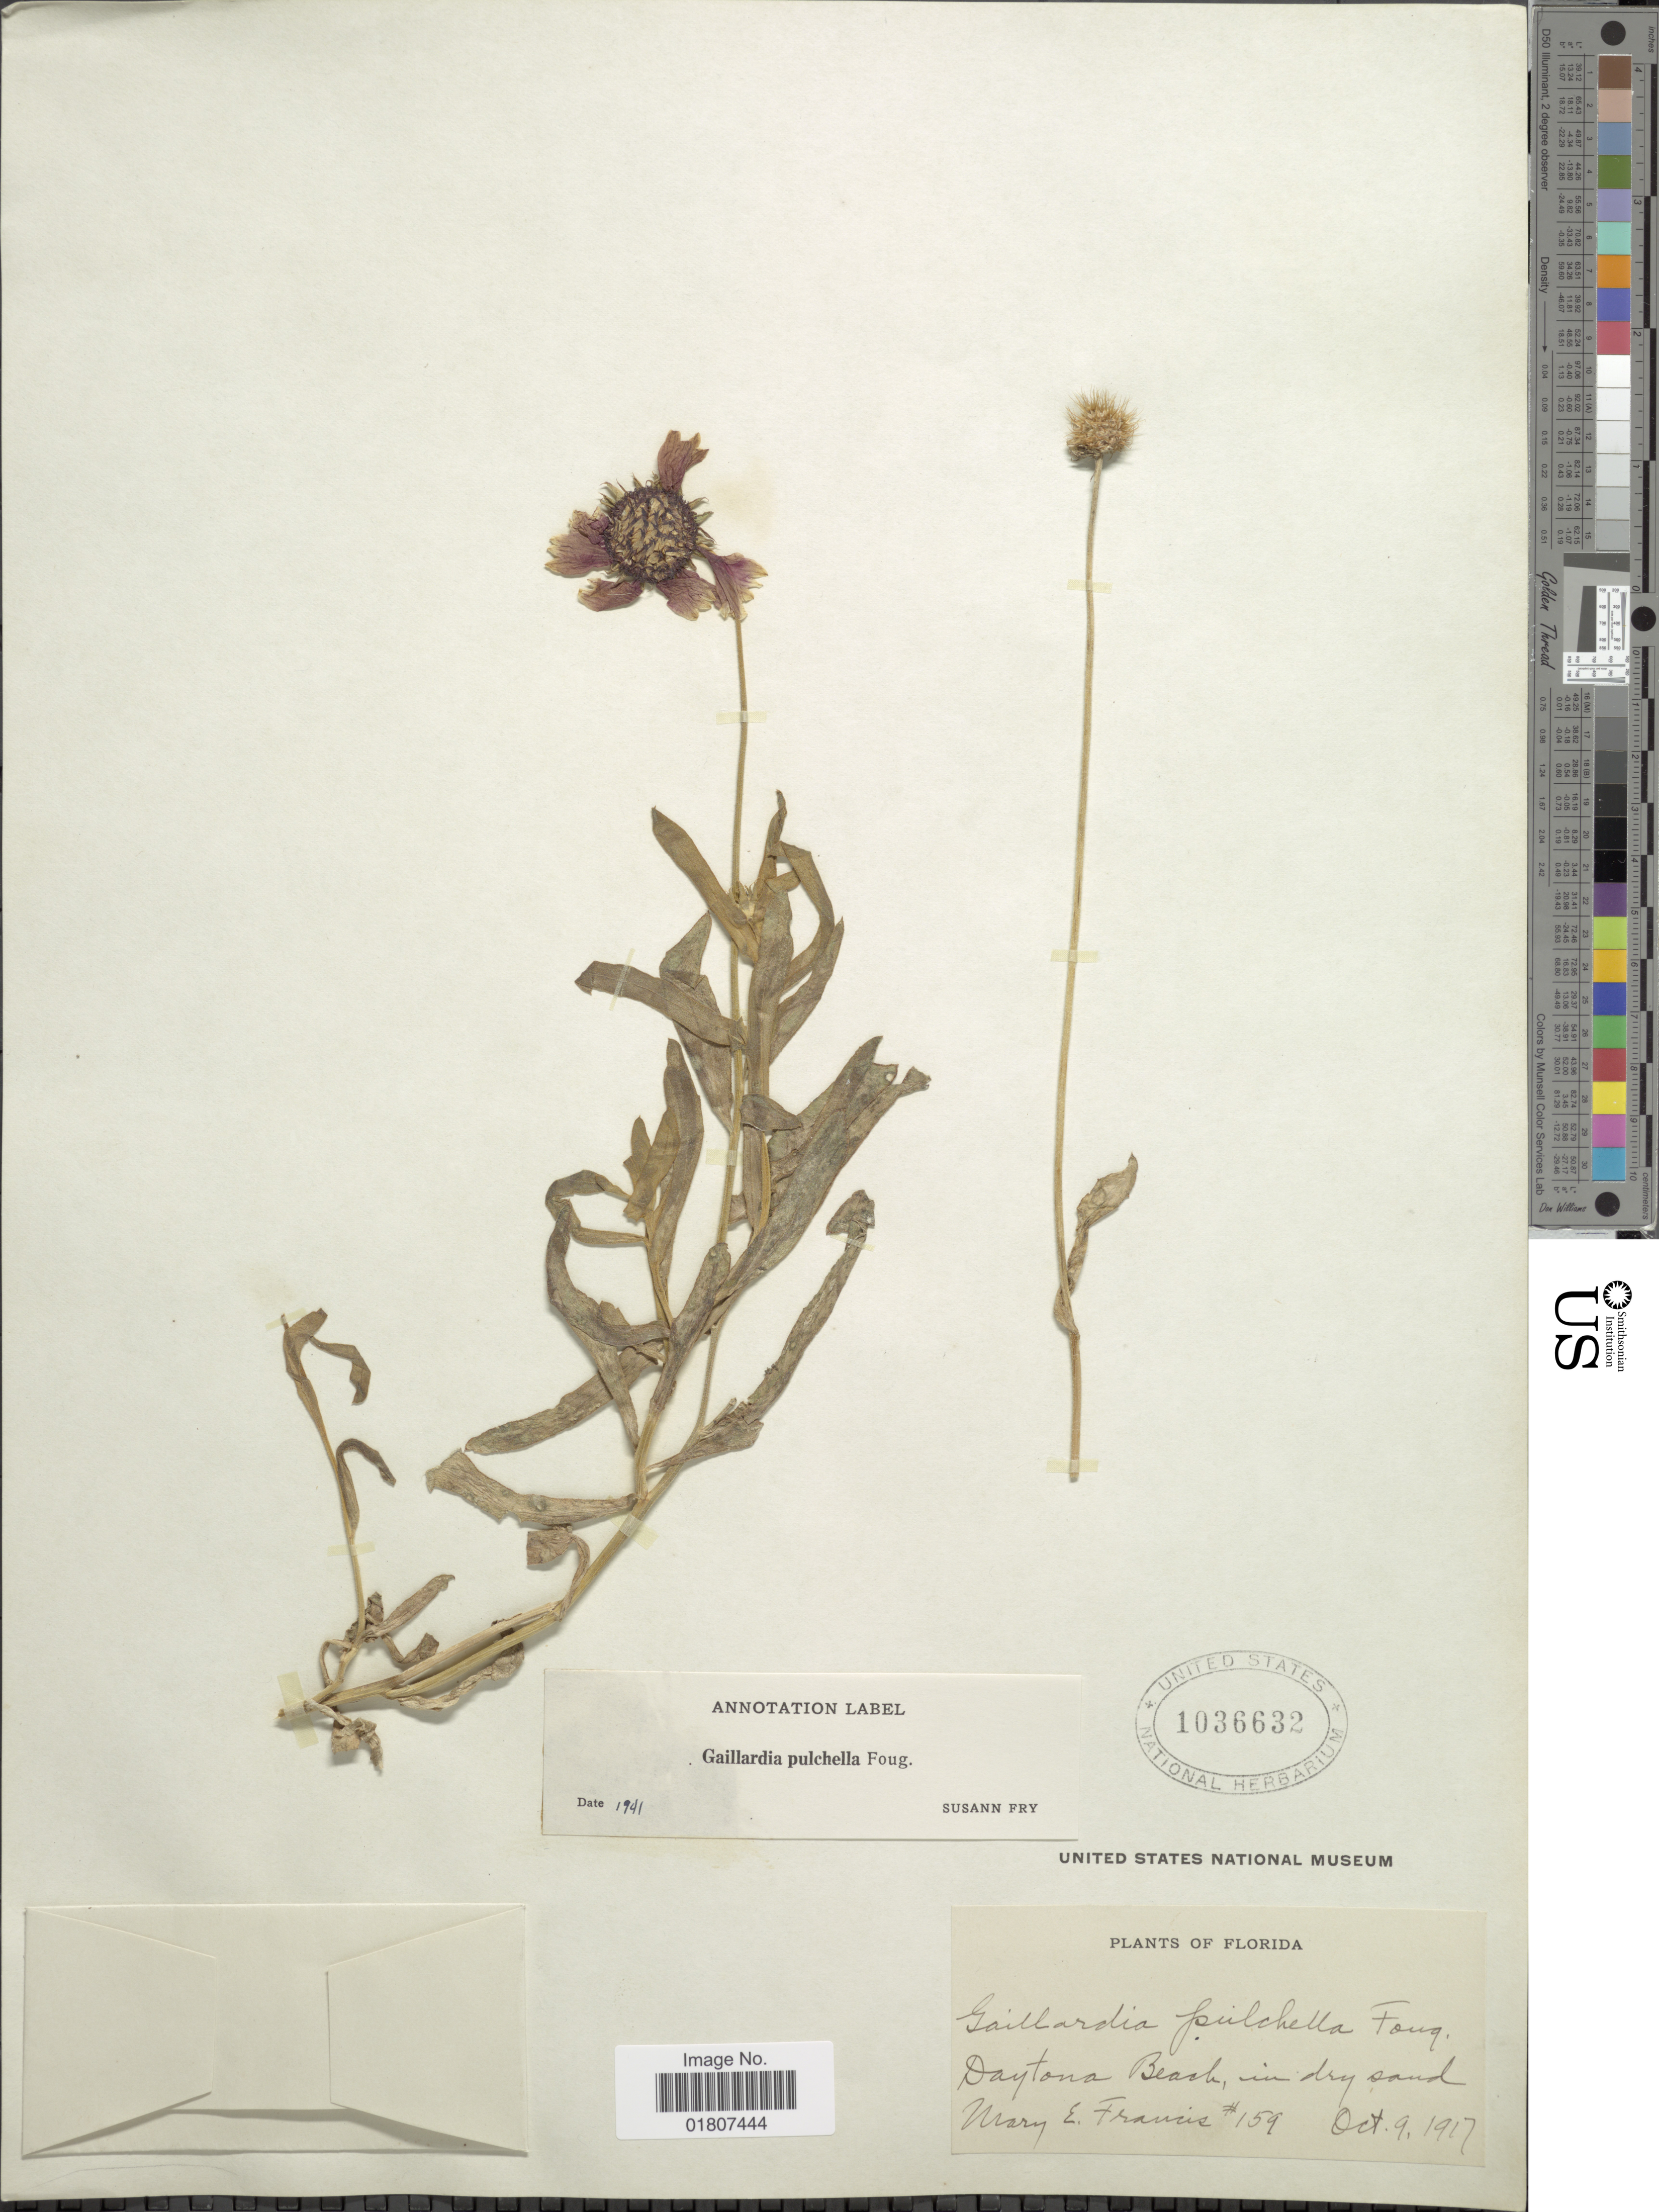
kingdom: Plantae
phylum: Tracheophyta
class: Magnoliopsida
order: Asterales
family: Asteraceae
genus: Gaillardia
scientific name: Gaillardia pulchella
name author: Foug.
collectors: M. E. Francis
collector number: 159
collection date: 1917-10-09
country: United States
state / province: Florida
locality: Daytona Beach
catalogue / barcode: US 1036632